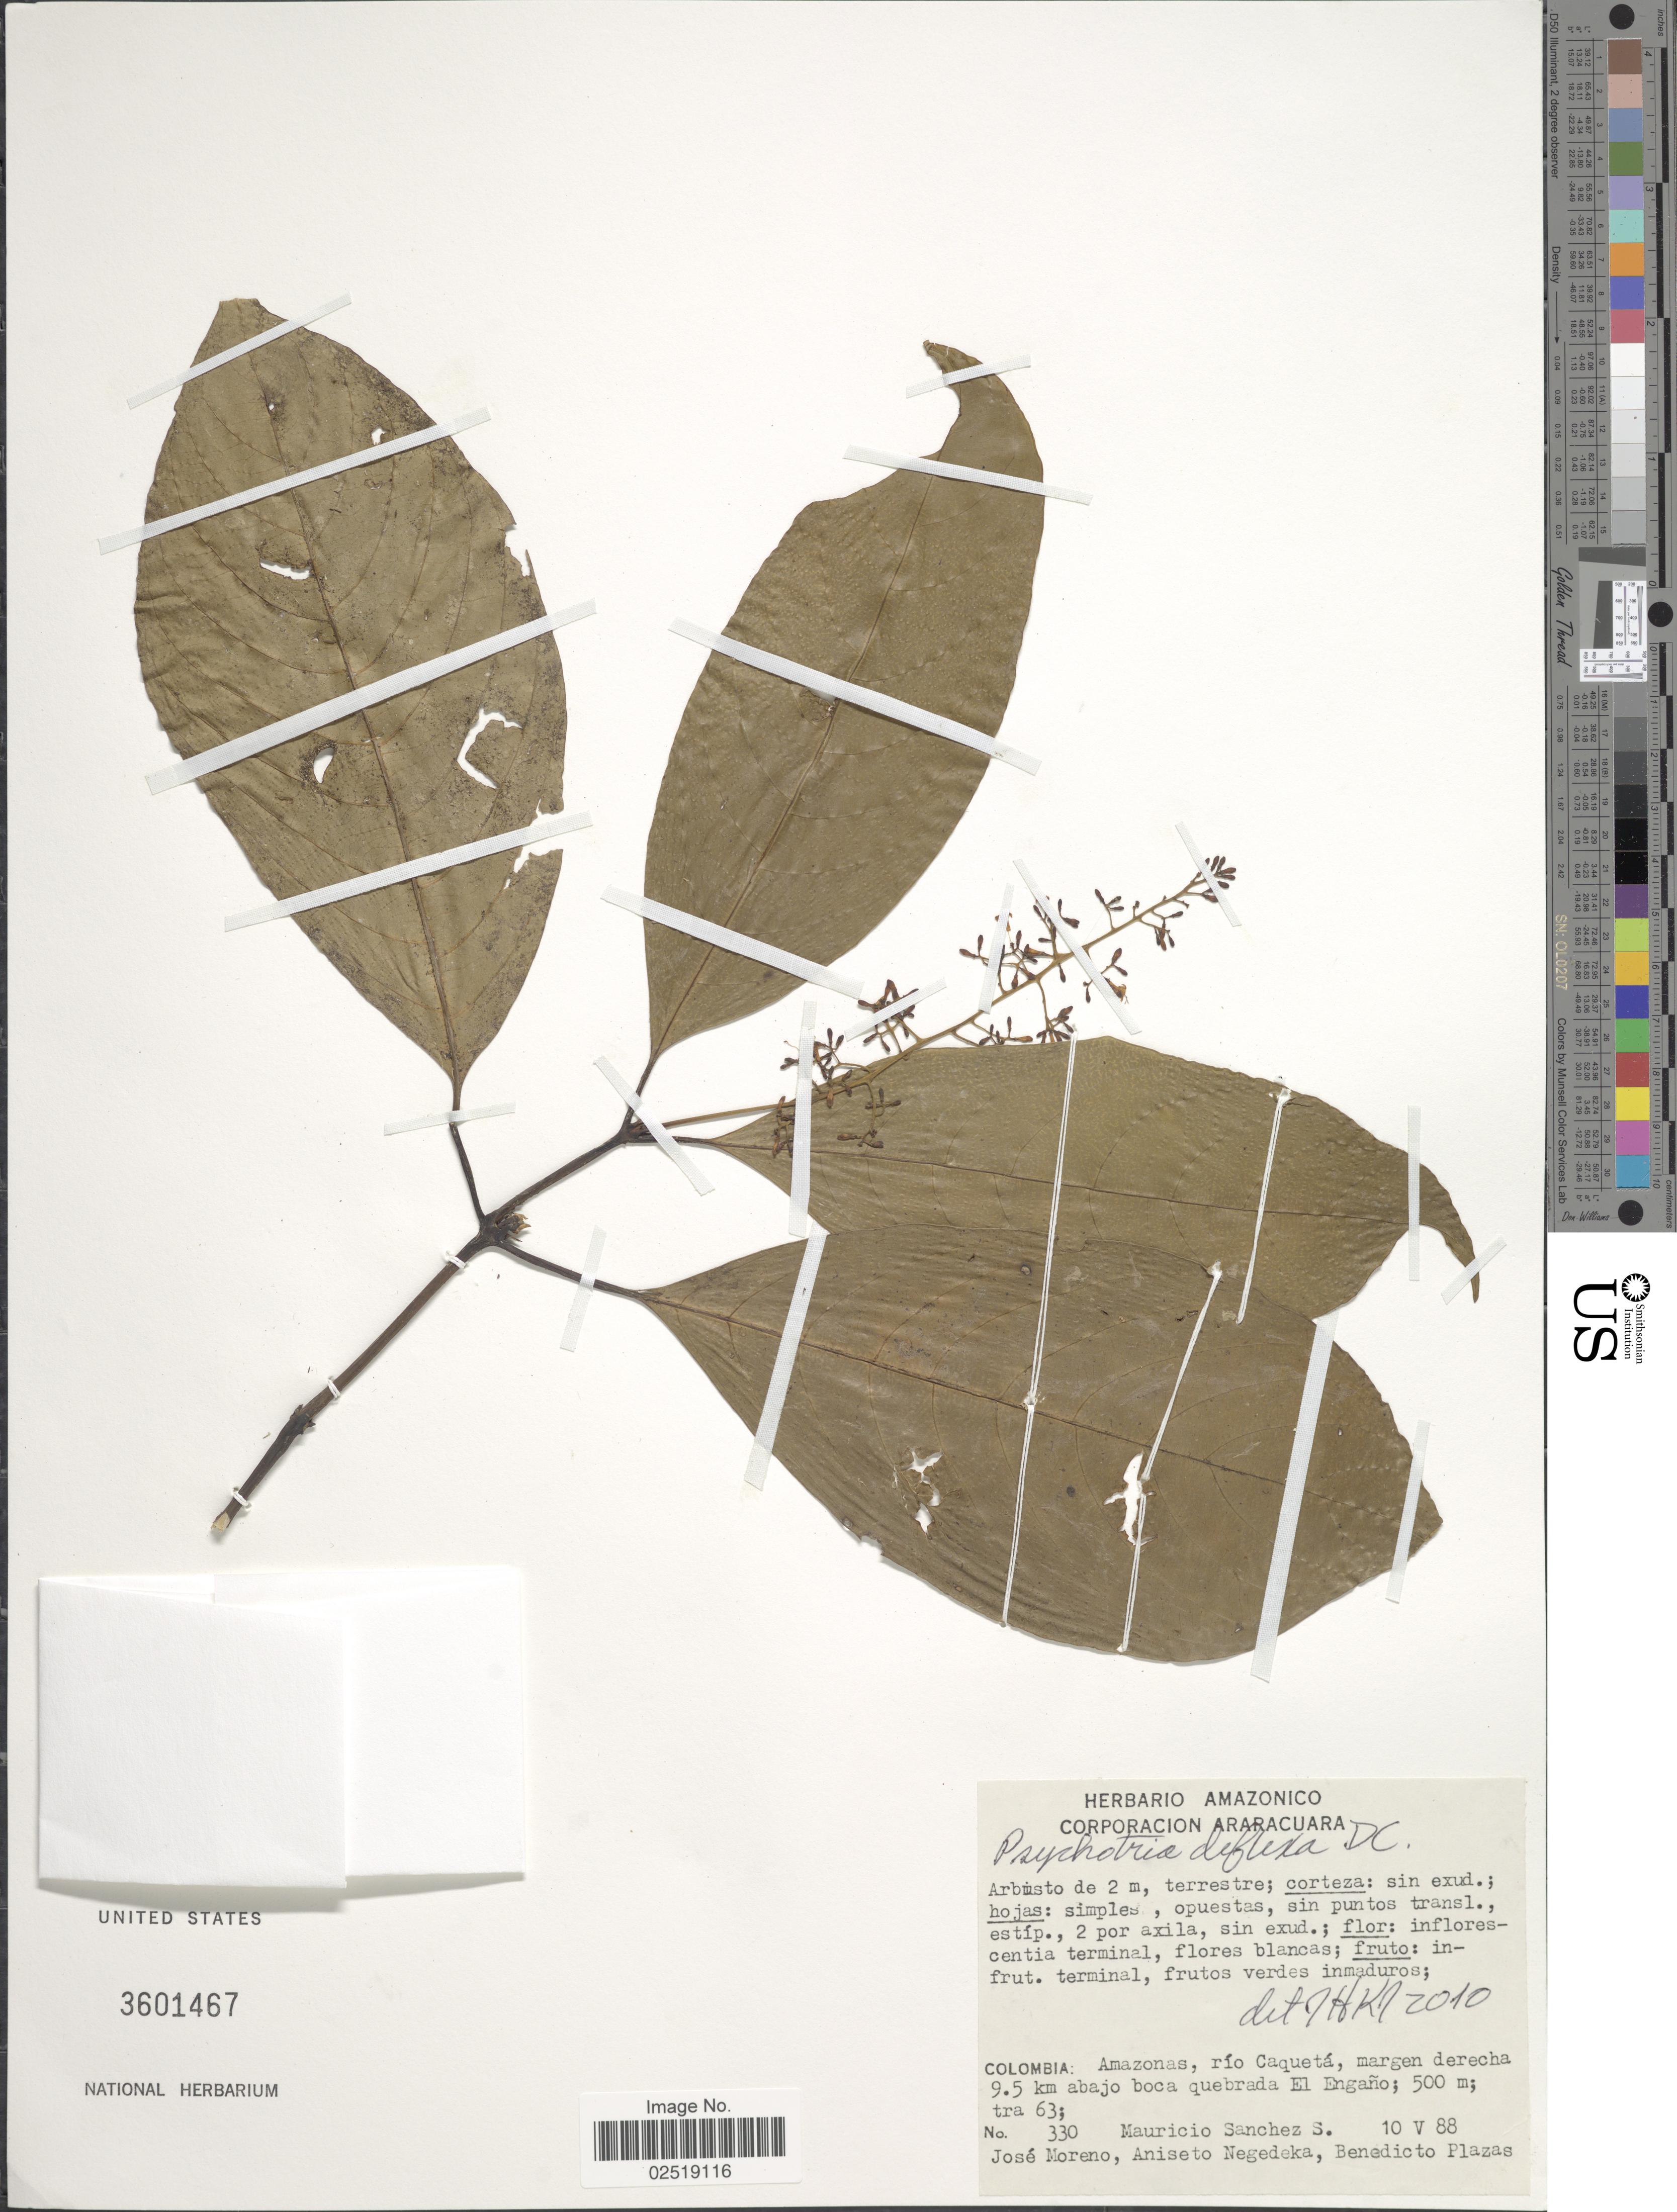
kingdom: Plantae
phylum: Tracheophyta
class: Magnoliopsida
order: Gentianales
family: Rubiaceae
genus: Psychotria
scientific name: Psychotria deflexa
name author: DC.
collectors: M. Sanchez, J. Moreno, A. Negedeka & B. Plazas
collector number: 330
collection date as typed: Transcribed d/m/y: 10/5/88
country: Colombia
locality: Amazonas, rio Caqueta, margen derecha 9.5 km abajo boca quebrada El Engano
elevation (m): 500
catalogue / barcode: US 3601467